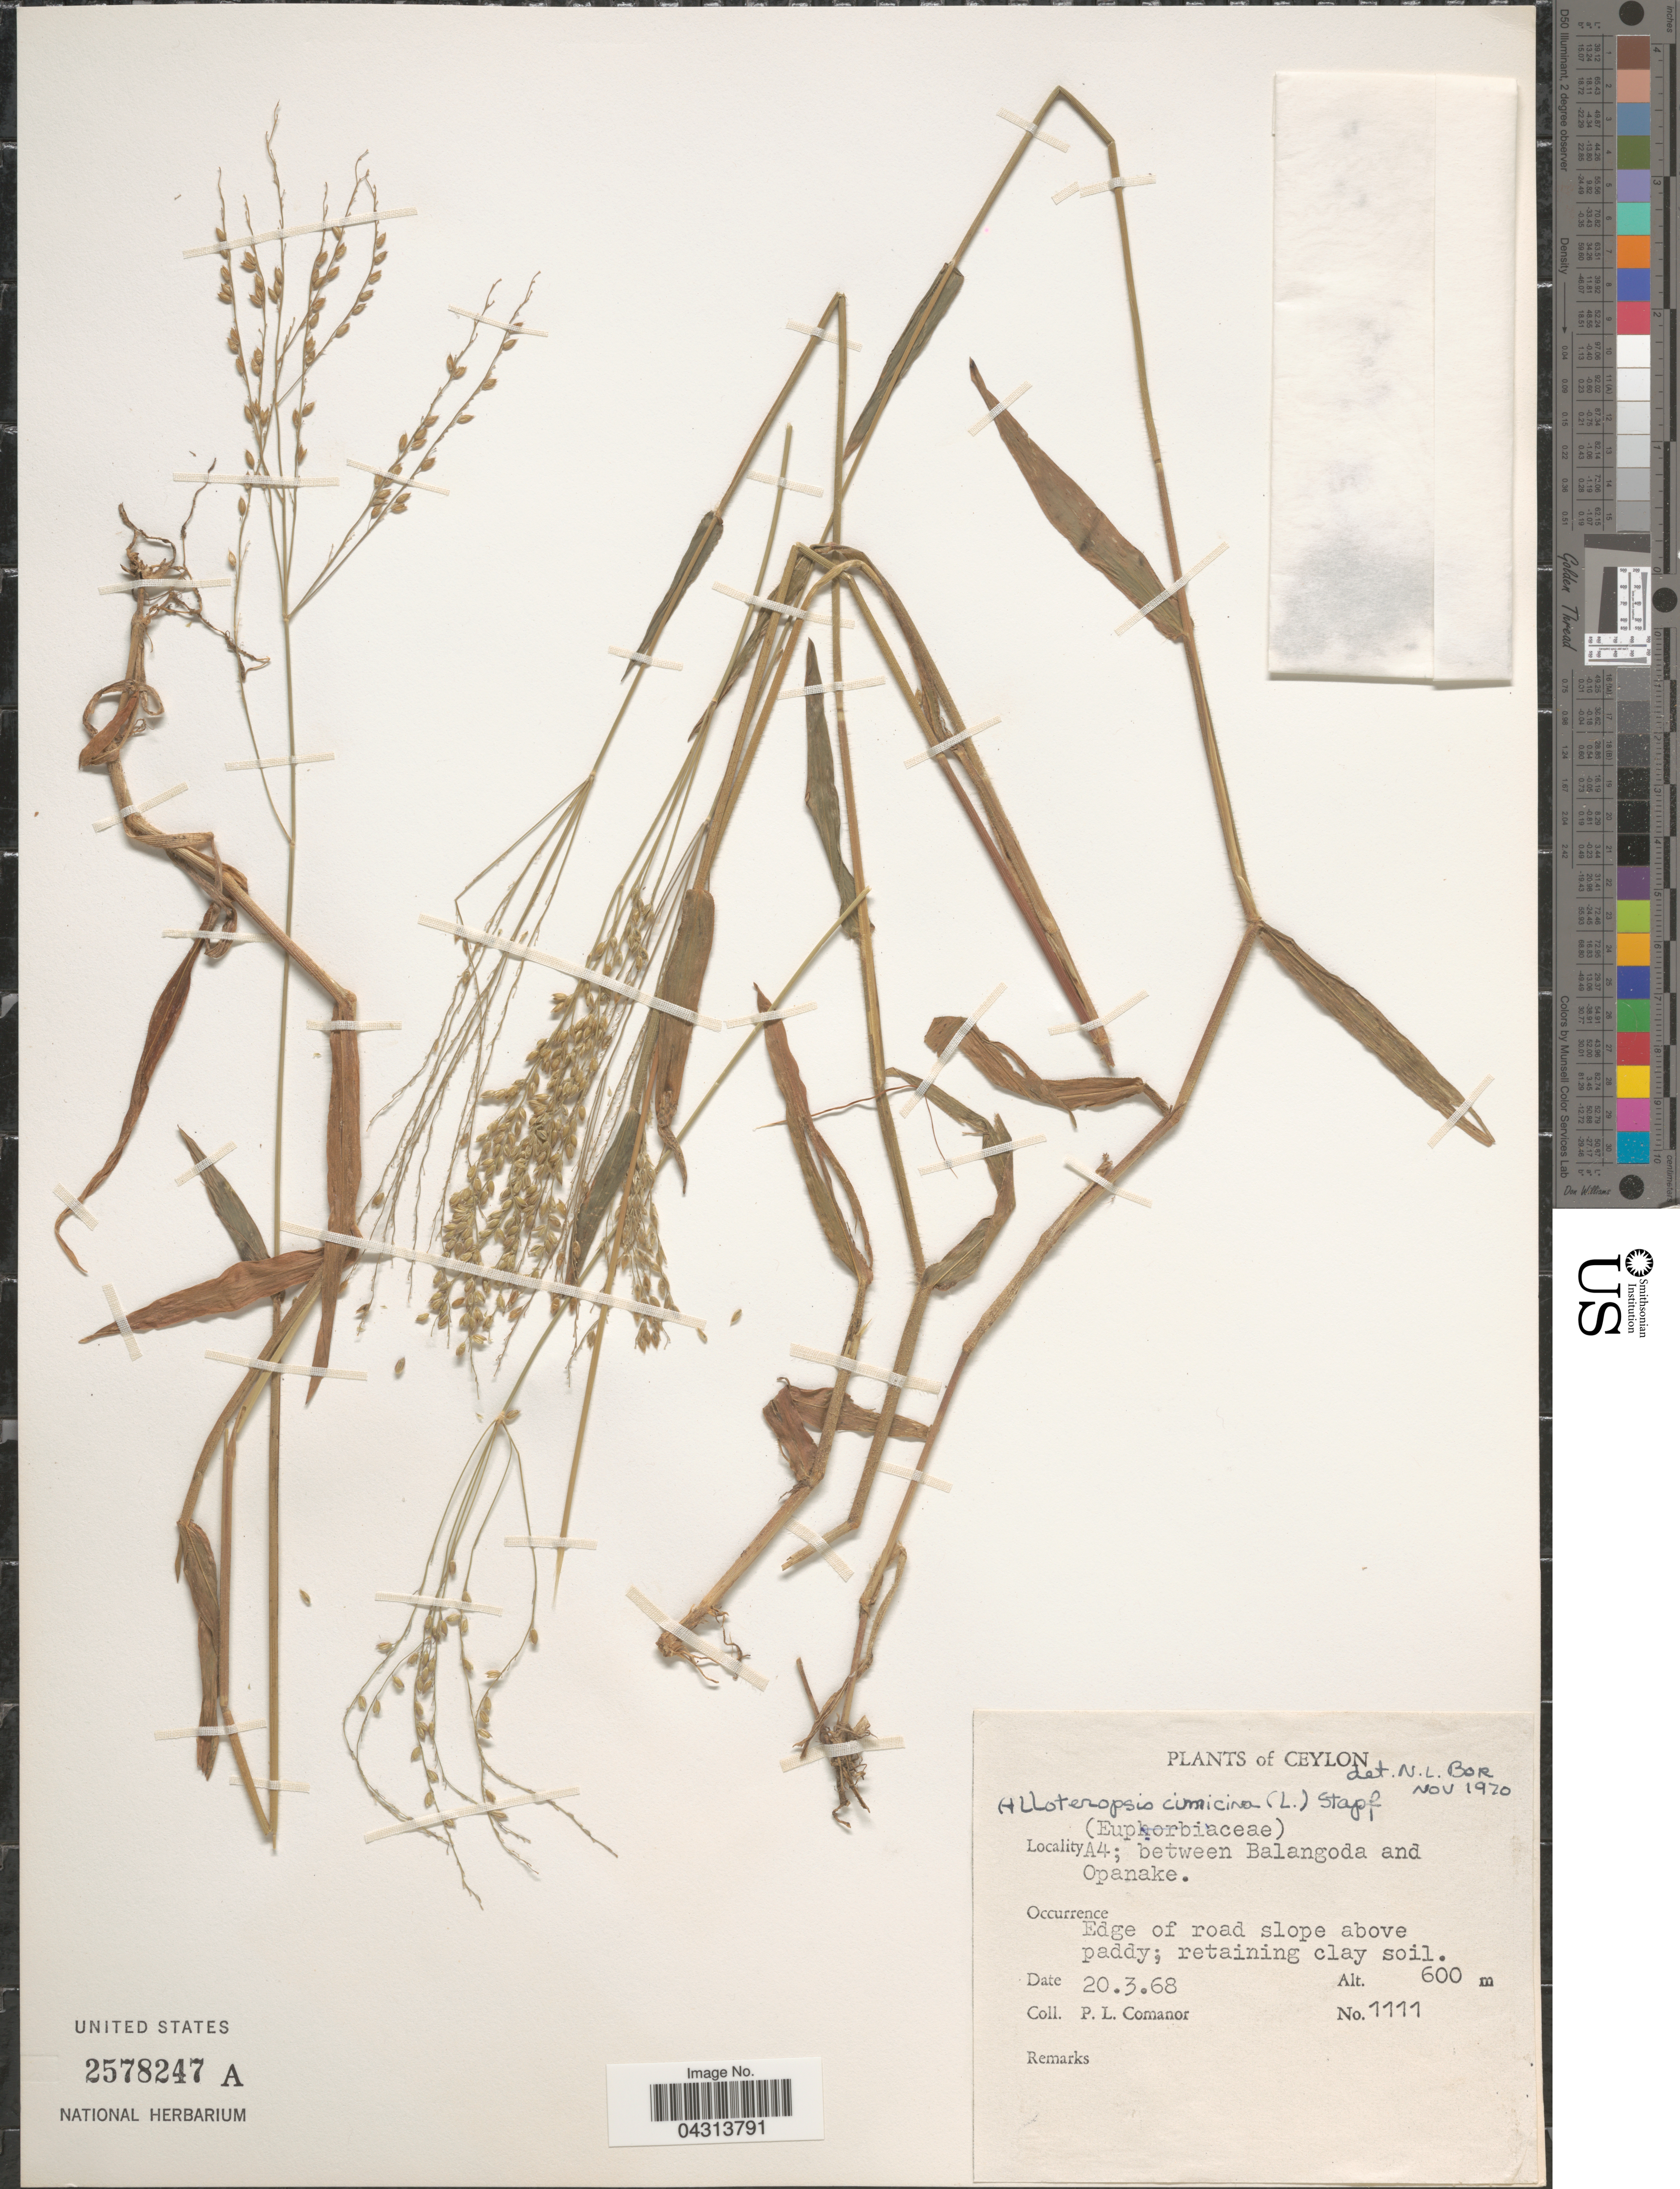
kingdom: Plantae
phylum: Tracheophyta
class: Liliopsida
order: Poales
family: Poaceae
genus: Alloteropsis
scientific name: Alloteropsis cimicina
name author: (L.) Stapf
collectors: P. Comanor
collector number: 1111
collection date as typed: Transcribed d/m/y: 20/3/68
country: Sri Lanka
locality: Ceylon. A4; between Balangoda and Opanake. Edge of road slope above paddy.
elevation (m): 600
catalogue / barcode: US 2578247A